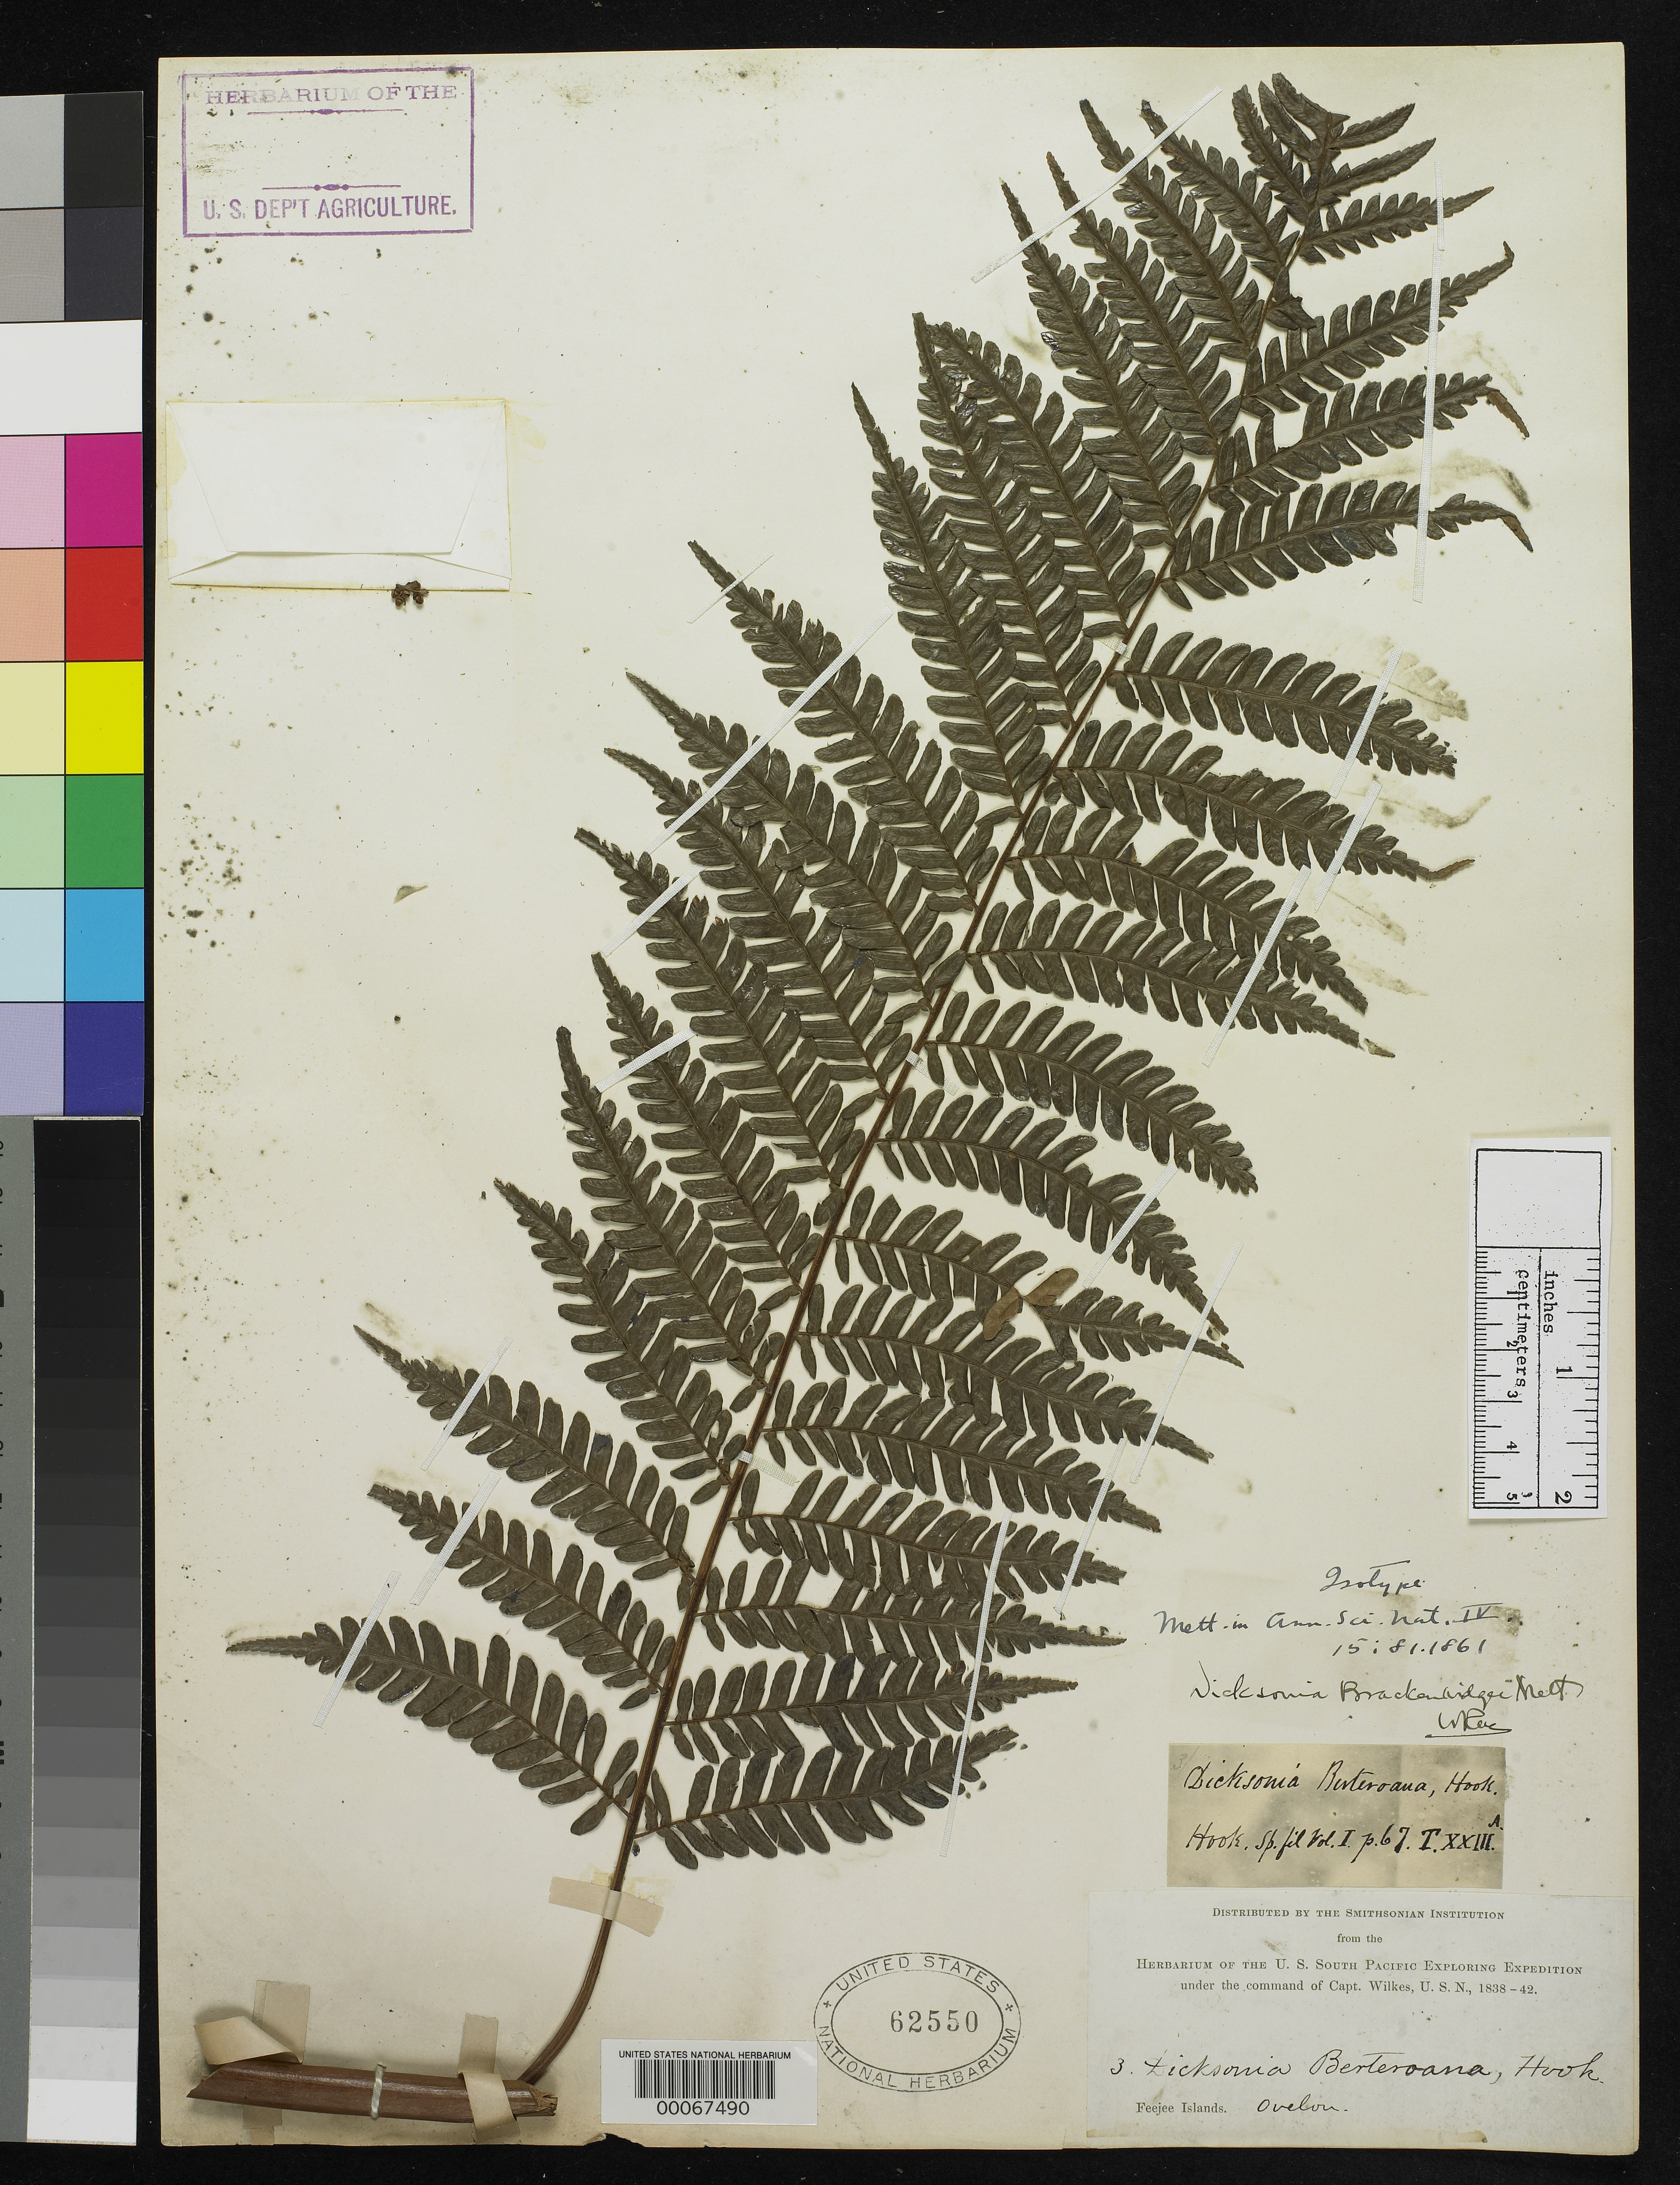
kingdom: Plantae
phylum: Tracheophyta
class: Polypodiopsida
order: Cyatheales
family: Dicksoniaceae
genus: Dicksonia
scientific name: Dicksonia brackenridgei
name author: Mett.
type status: Type Collection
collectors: Wilkes Explor. Exped.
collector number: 3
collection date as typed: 1838 to -- --- 1842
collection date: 1838/1842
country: Fiji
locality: Avelon.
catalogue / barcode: US 62550